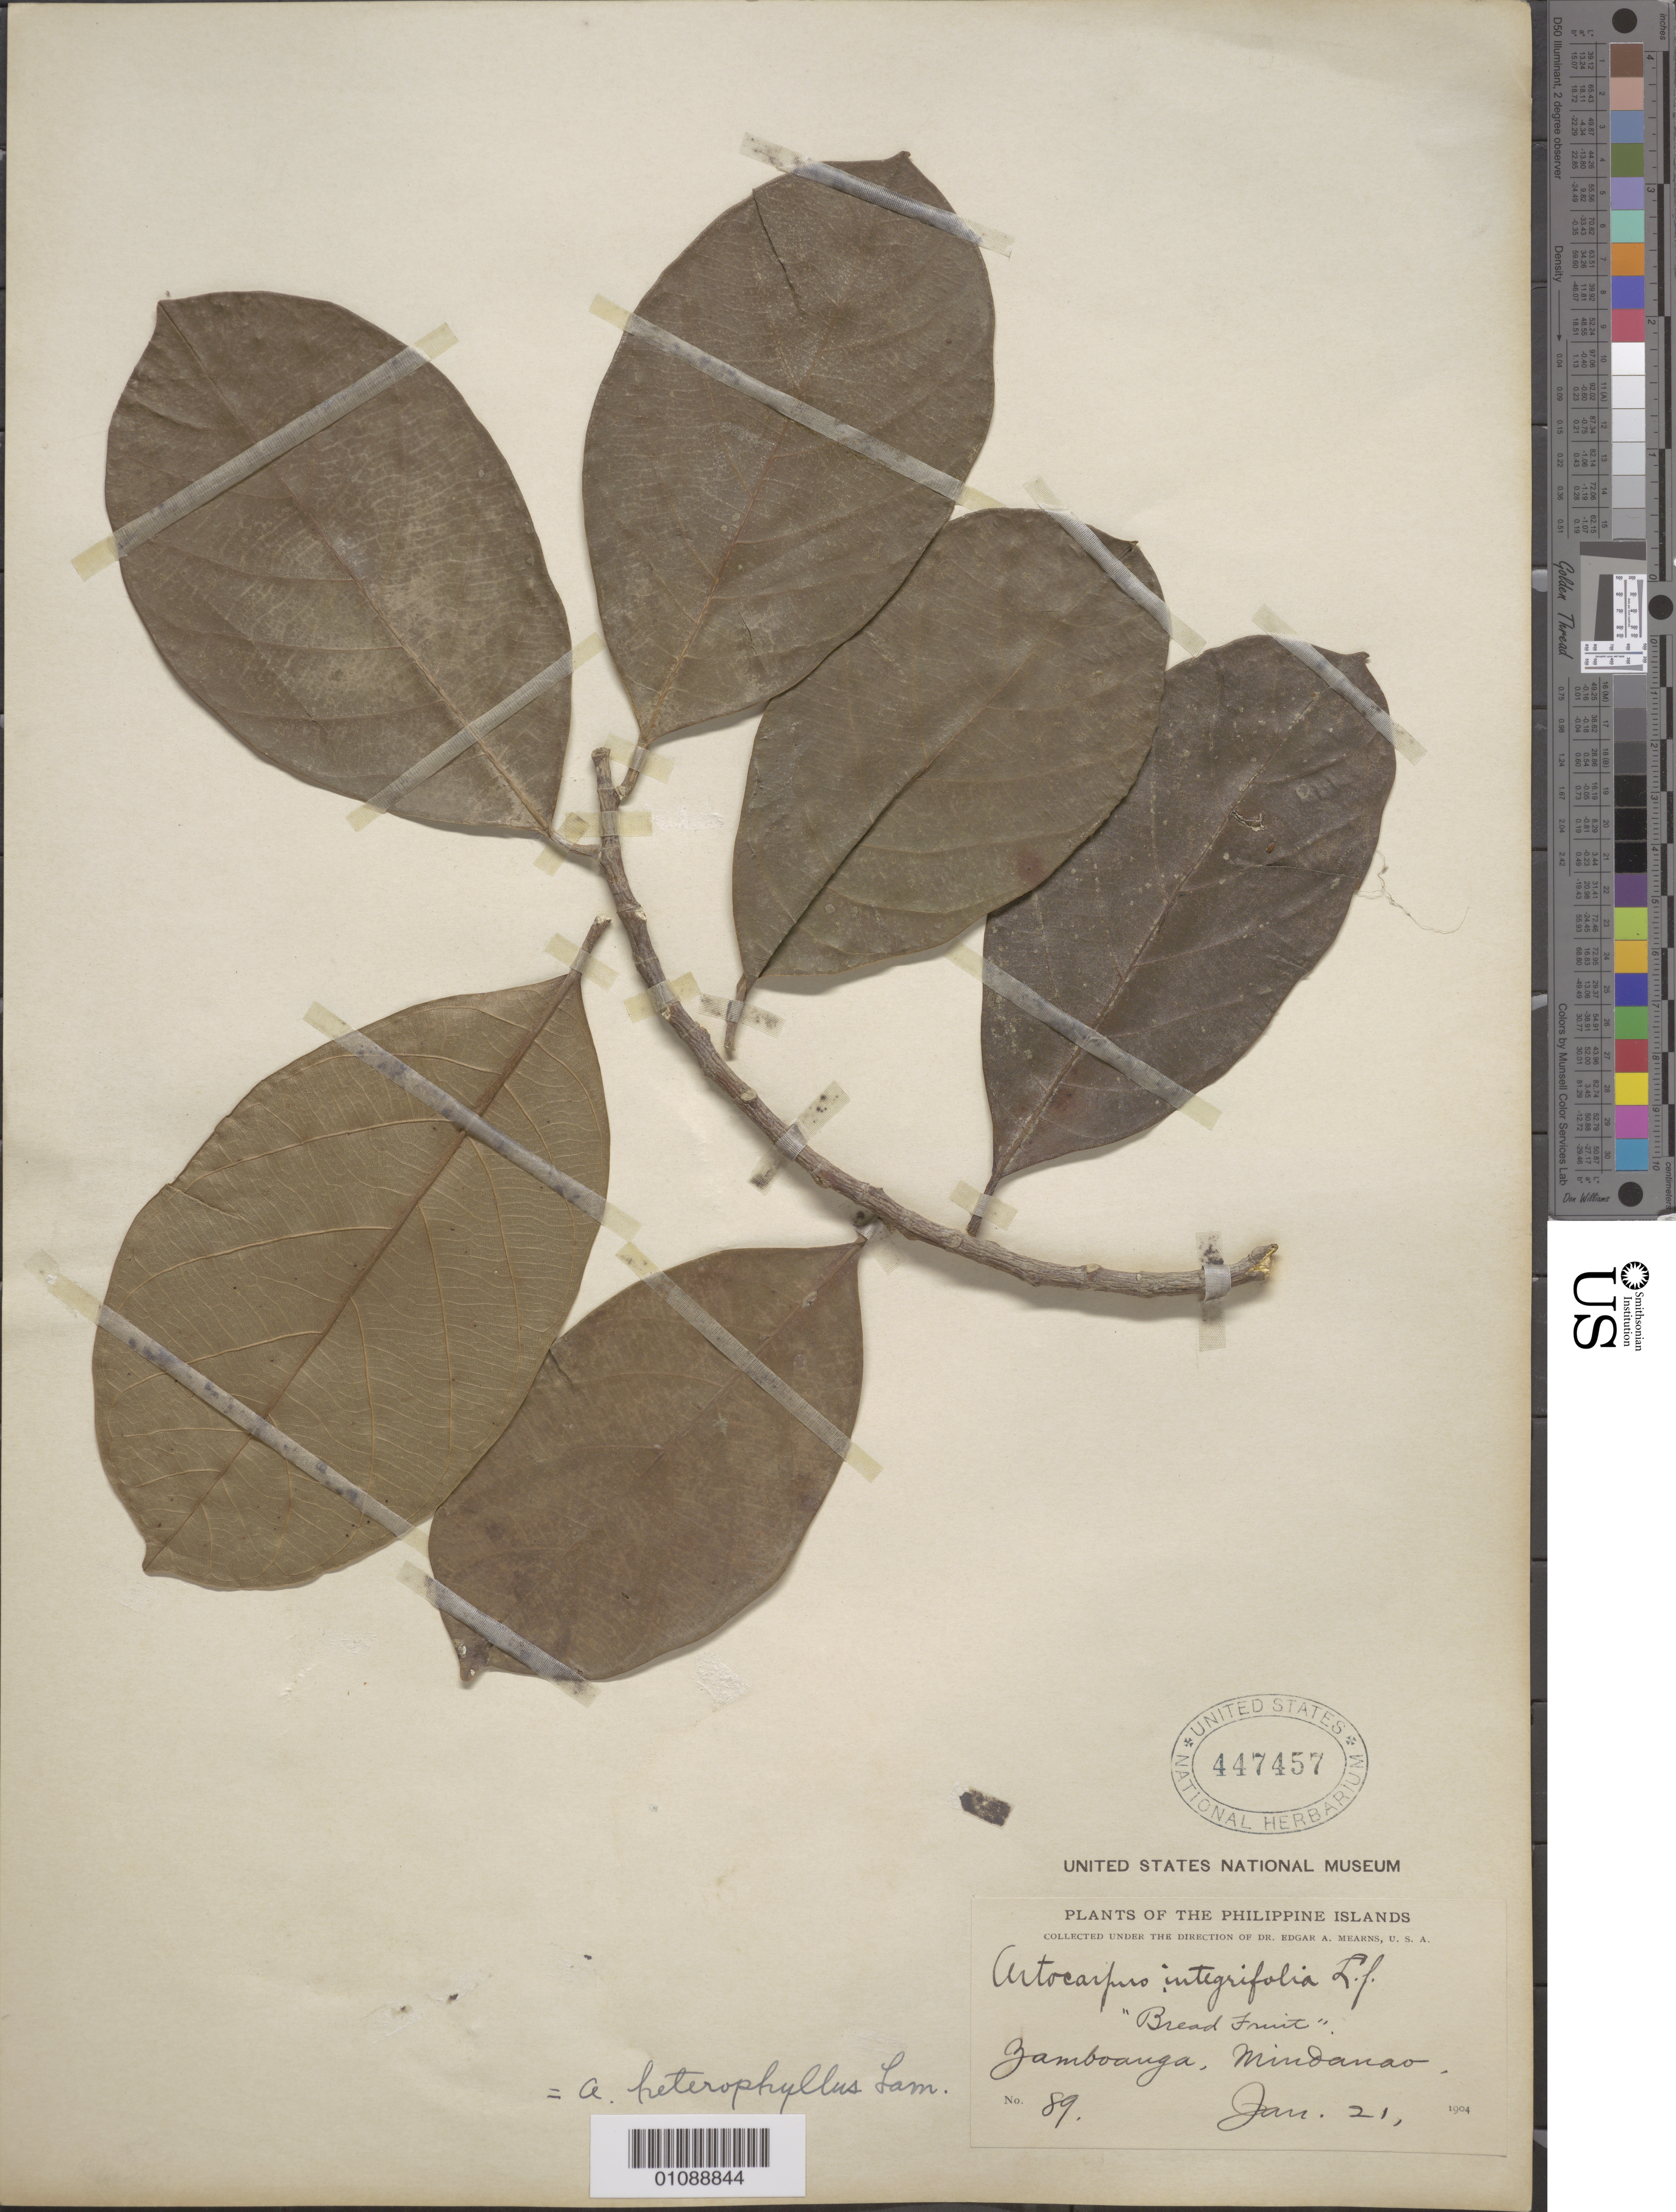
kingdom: Plantae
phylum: Tracheophyta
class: Magnoliopsida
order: Rosales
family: Moraceae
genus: Artocarpus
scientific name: Artocarpus heterophyllus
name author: Lam.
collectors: E. A. Mearns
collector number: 89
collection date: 1904-01-21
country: Philippines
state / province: Zamboanga Peninsula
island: Mindanao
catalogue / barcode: US 447457